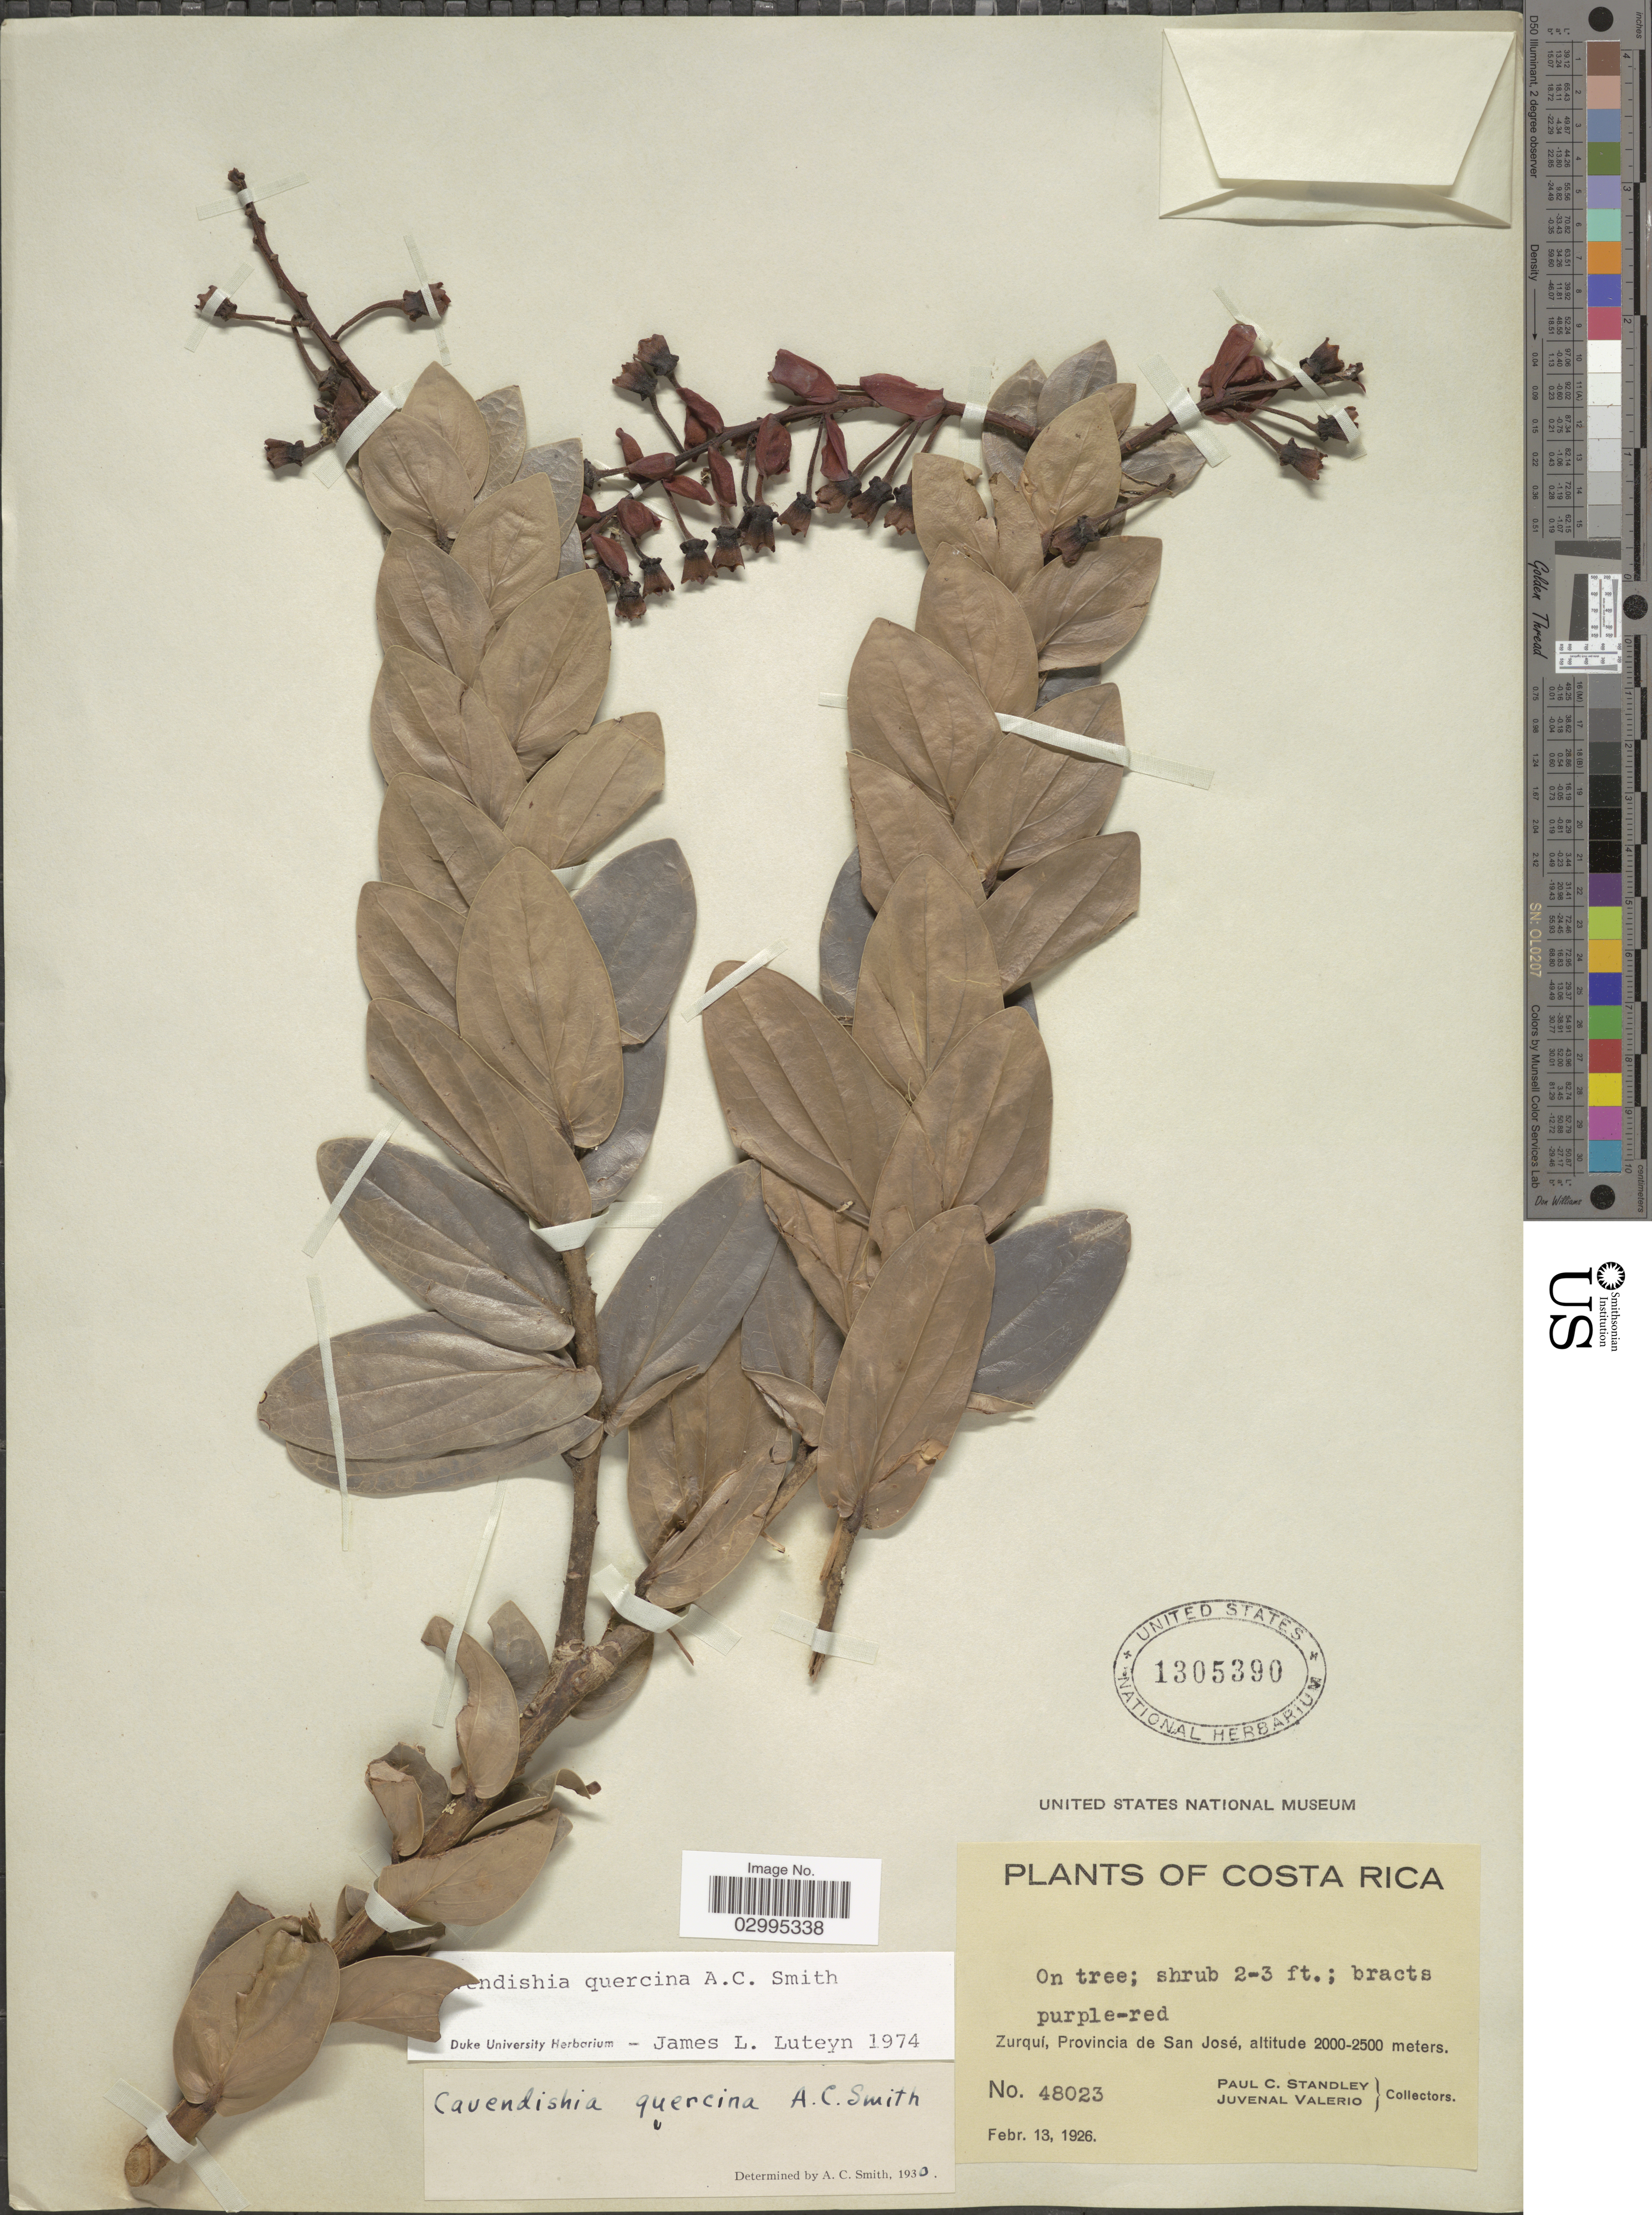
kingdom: Plantae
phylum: Tracheophyta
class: Magnoliopsida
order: Ericales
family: Ericaceae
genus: Cavendishia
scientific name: Cavendishia quercina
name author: A.C. Sm.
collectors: P. C. Standley & J. Valerio R.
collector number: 48023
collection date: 1926-02-13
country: Costa Rica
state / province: San José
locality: Zurquí.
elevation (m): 2000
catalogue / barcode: US 1305390